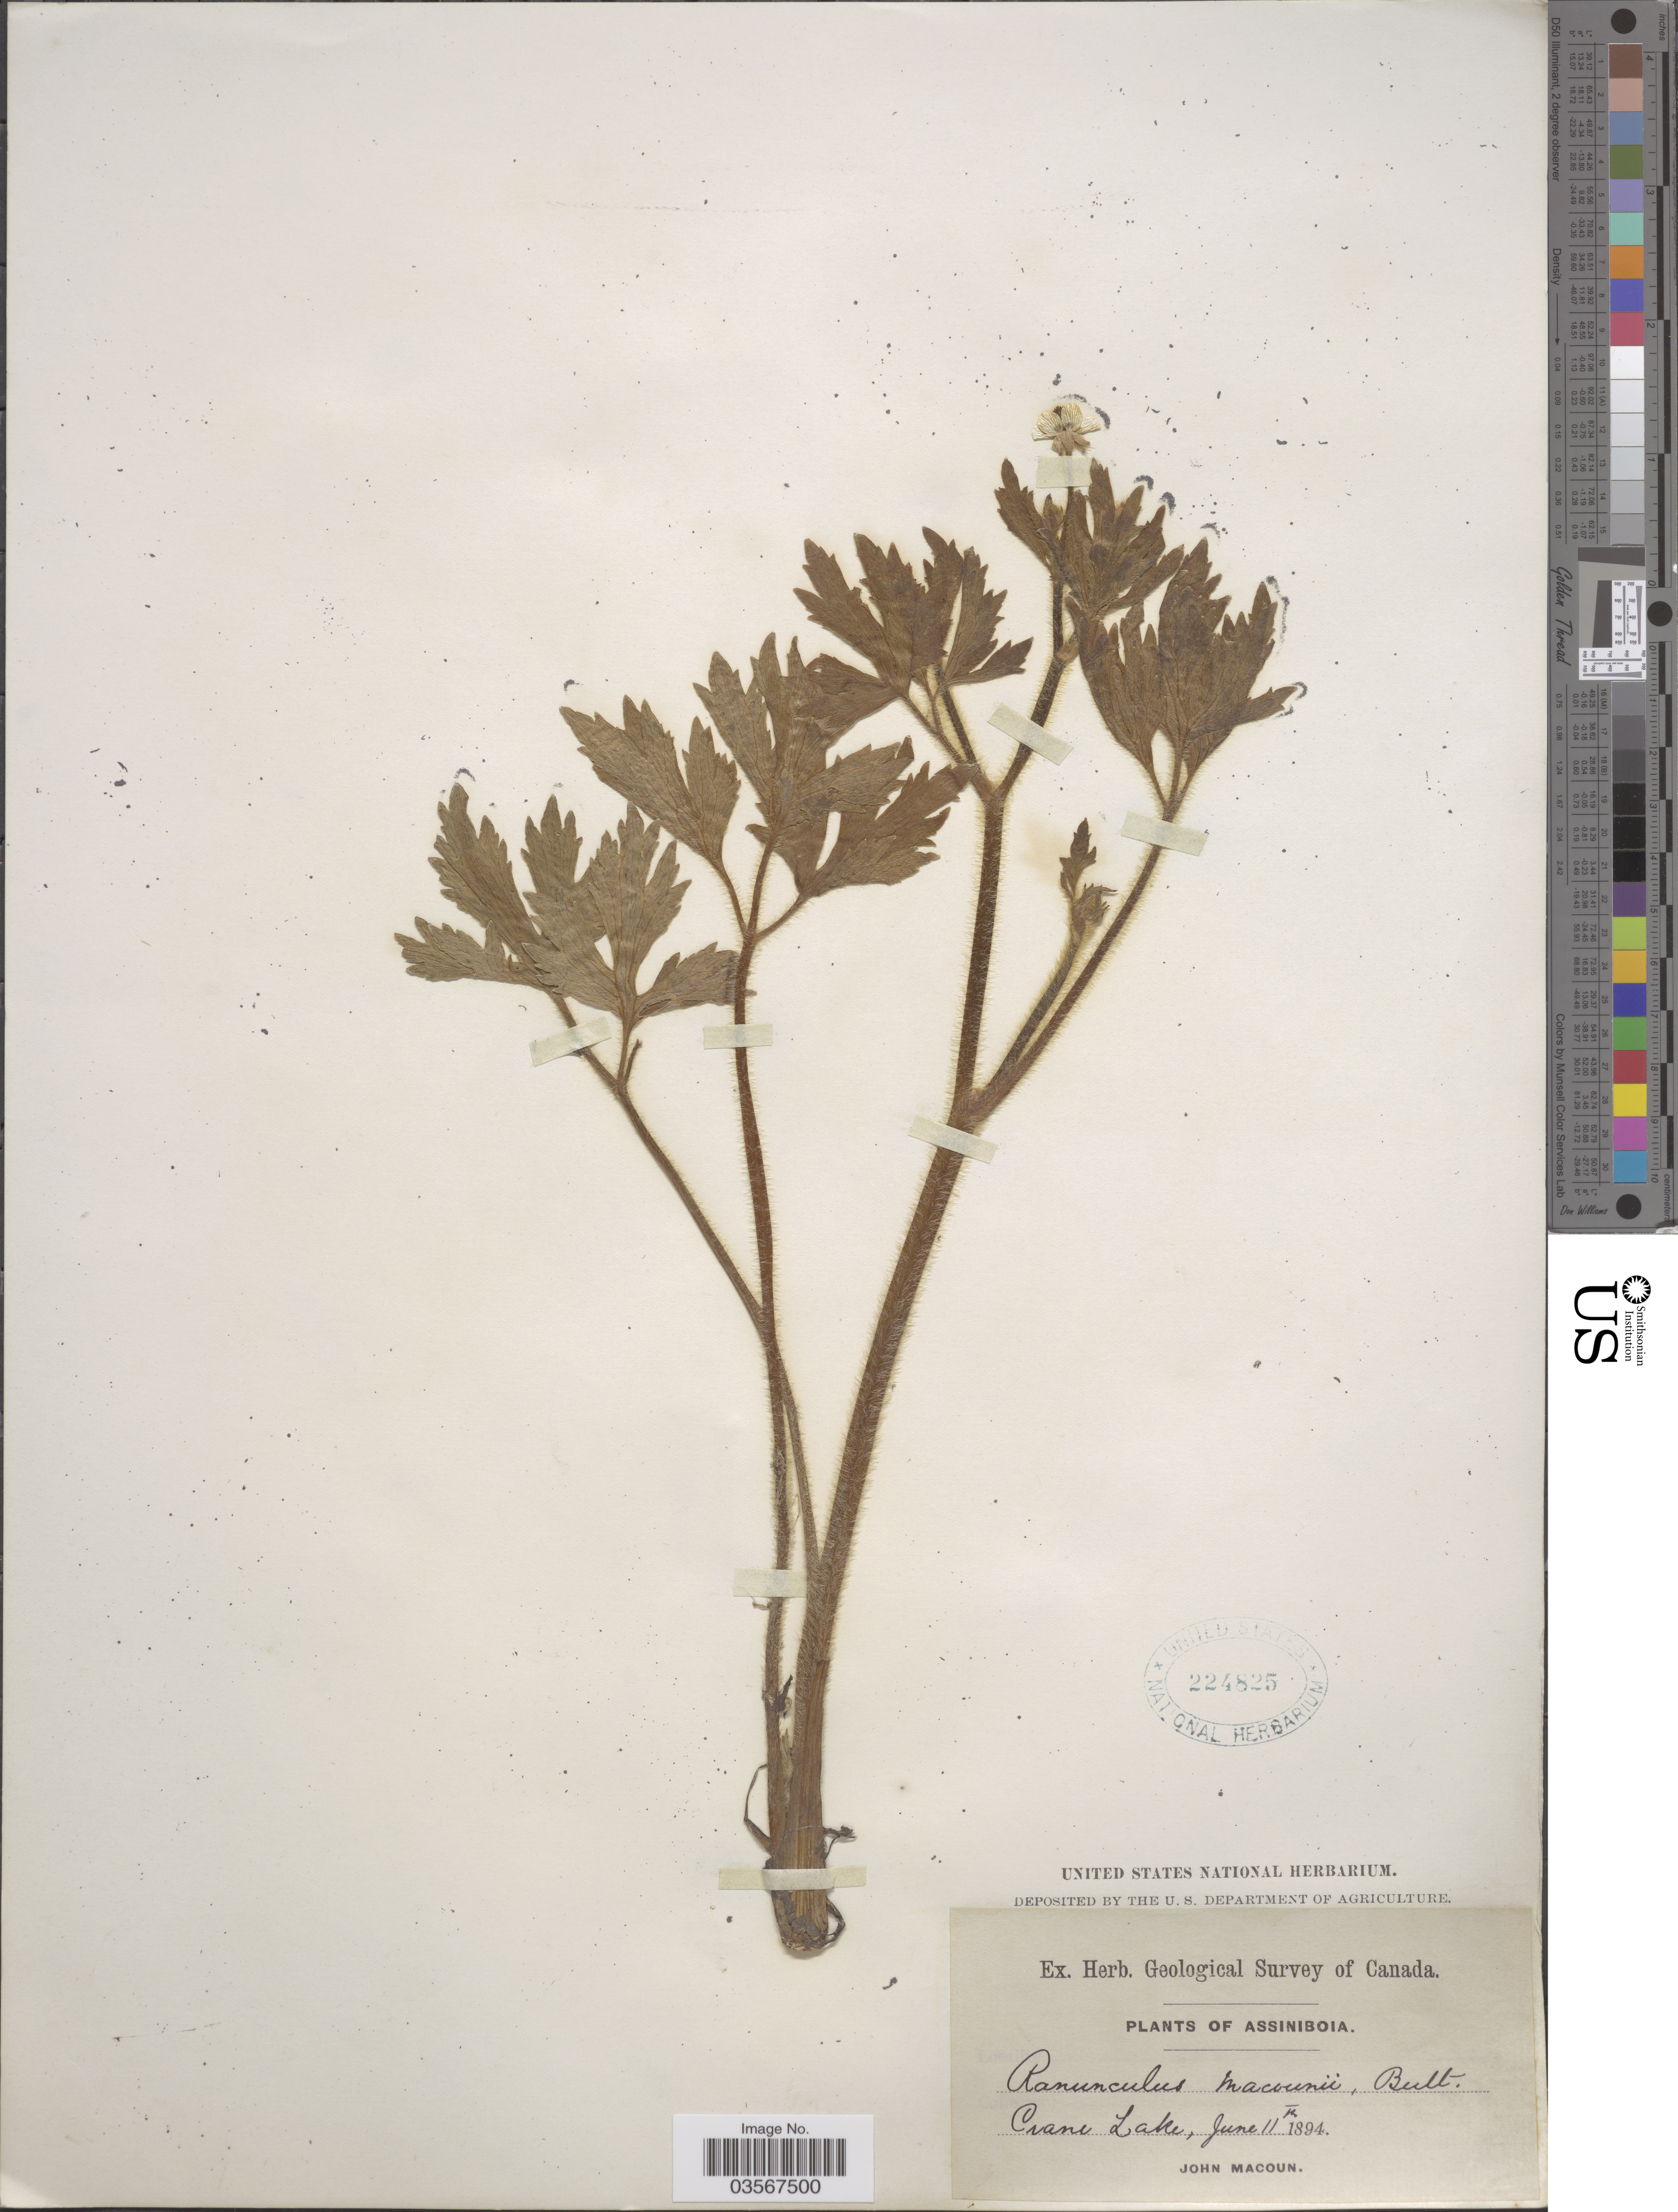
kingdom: Plantae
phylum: Tracheophyta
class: Magnoliopsida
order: Ranunculales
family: Ranunculaceae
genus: Ranunculus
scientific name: Ranunculus macounii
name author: Britton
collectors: J. Macoun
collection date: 1894-06-11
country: Canada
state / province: Saskatchewan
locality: Assiniboia. Crane Lake.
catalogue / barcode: US 224825